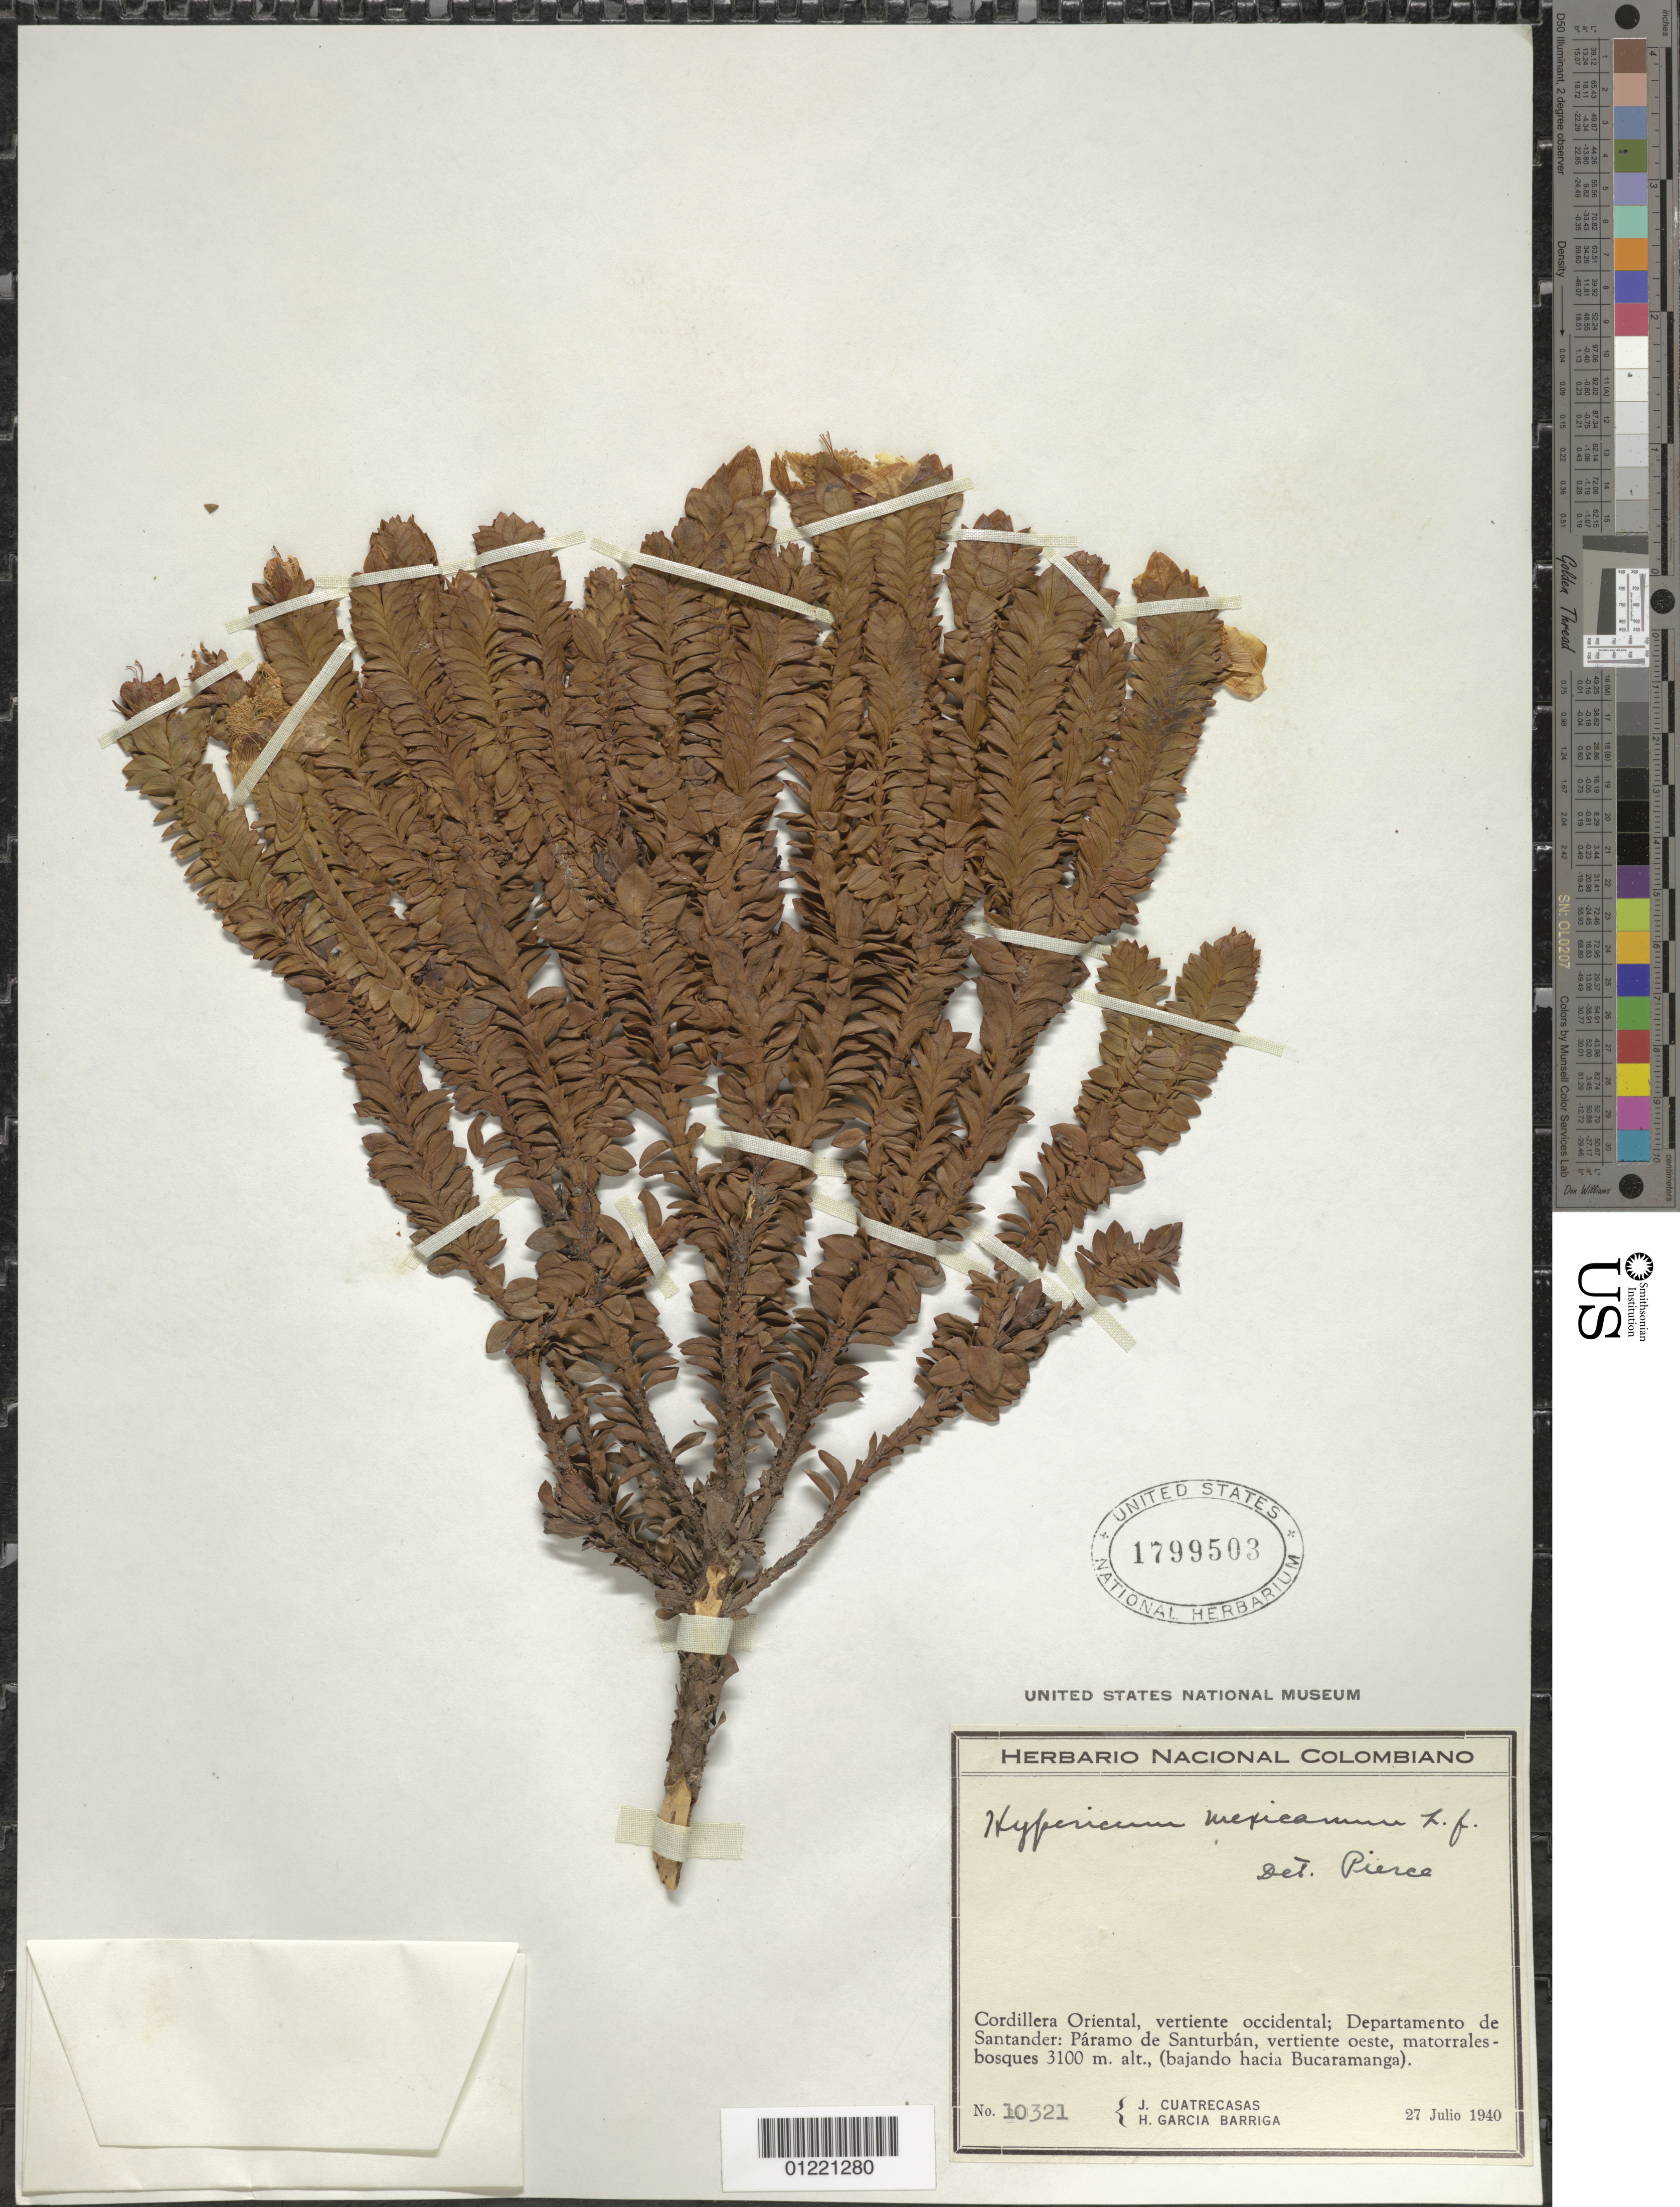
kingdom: Plantae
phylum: Tracheophyta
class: Magnoliopsida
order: Malpighiales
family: Hypericaceae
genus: Hypericum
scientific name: Hypericum mexicanum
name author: L.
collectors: J. Cuatrecasas & H. García Barriga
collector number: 10321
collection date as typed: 27 Jul 1940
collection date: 1940-07-27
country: Colombia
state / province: Santander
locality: Cordillera Oriental, vertiente occidental, Páramo de Santurbán, vertiente oeste, matorrales - bosques, bajando hacia Bucaramango.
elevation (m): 3100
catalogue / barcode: US 1799503